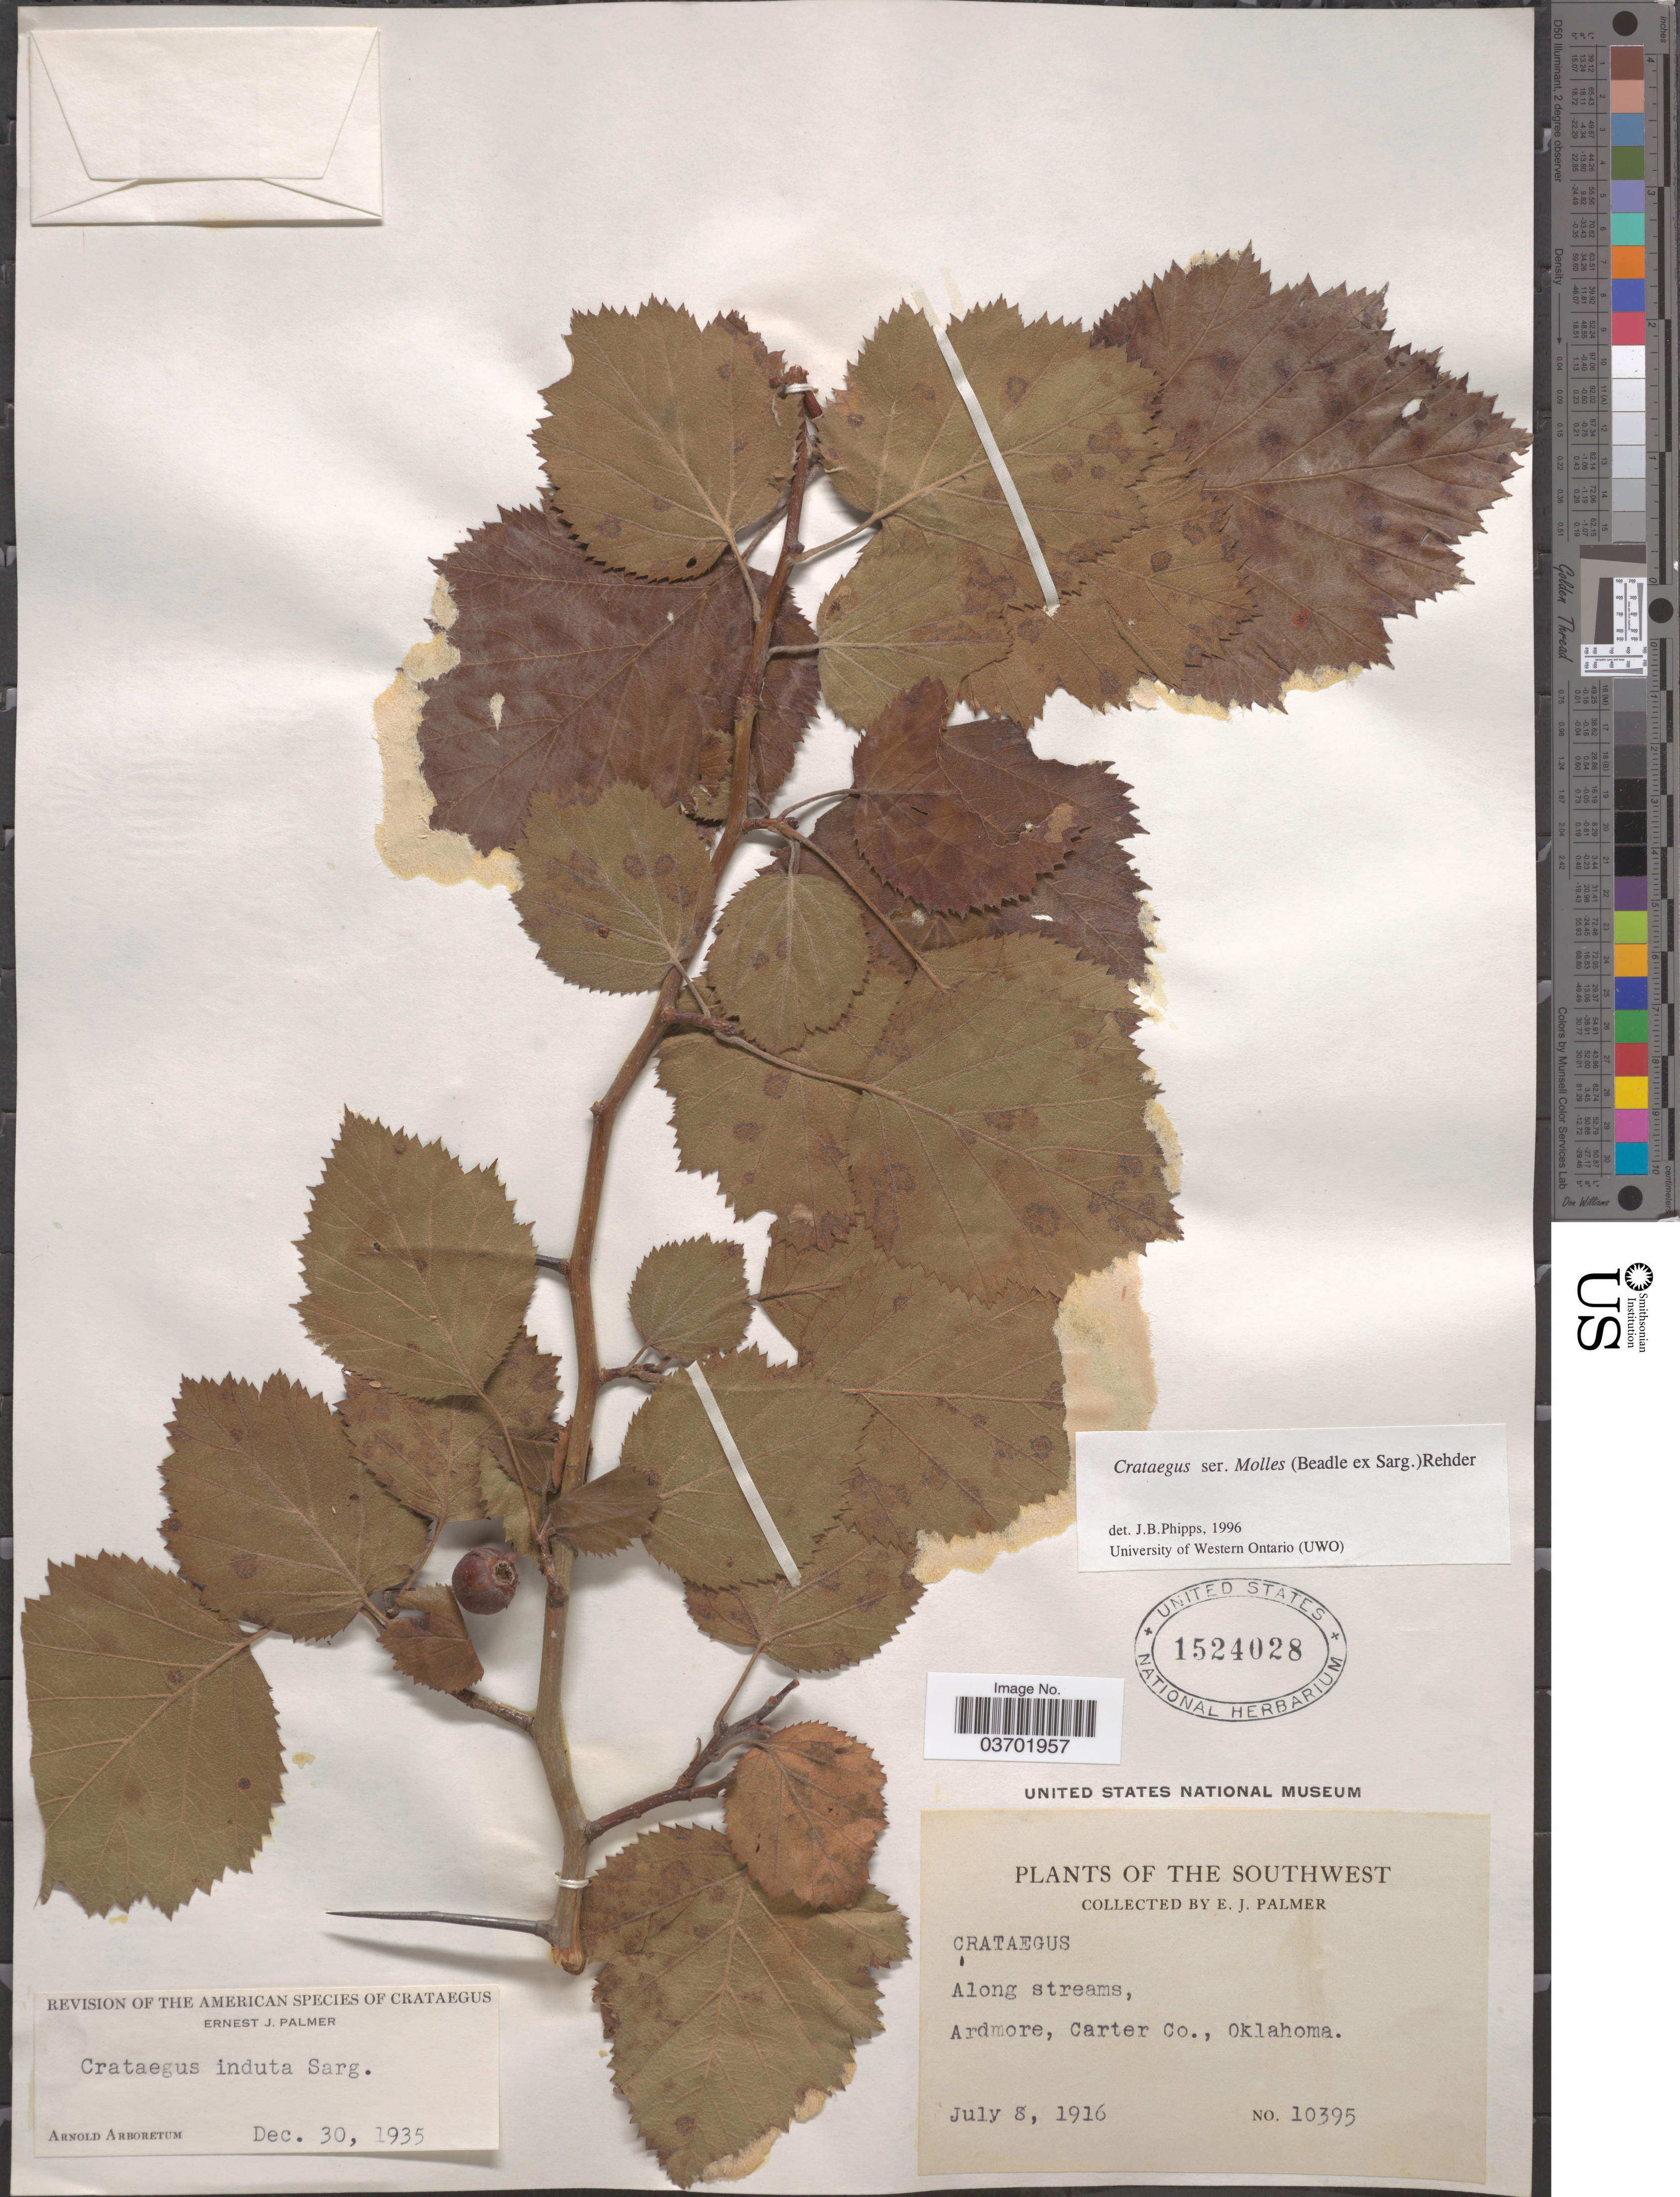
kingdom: Plantae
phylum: Tracheophyta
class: Magnoliopsida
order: Rosales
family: Rosaceae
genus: Crataegus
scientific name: Crataegus texana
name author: Buckley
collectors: E. J. Palmer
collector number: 10395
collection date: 1916-07-08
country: United States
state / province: Oklahoma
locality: Southwest. Ardmore, Carter Co.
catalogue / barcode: US 1524028